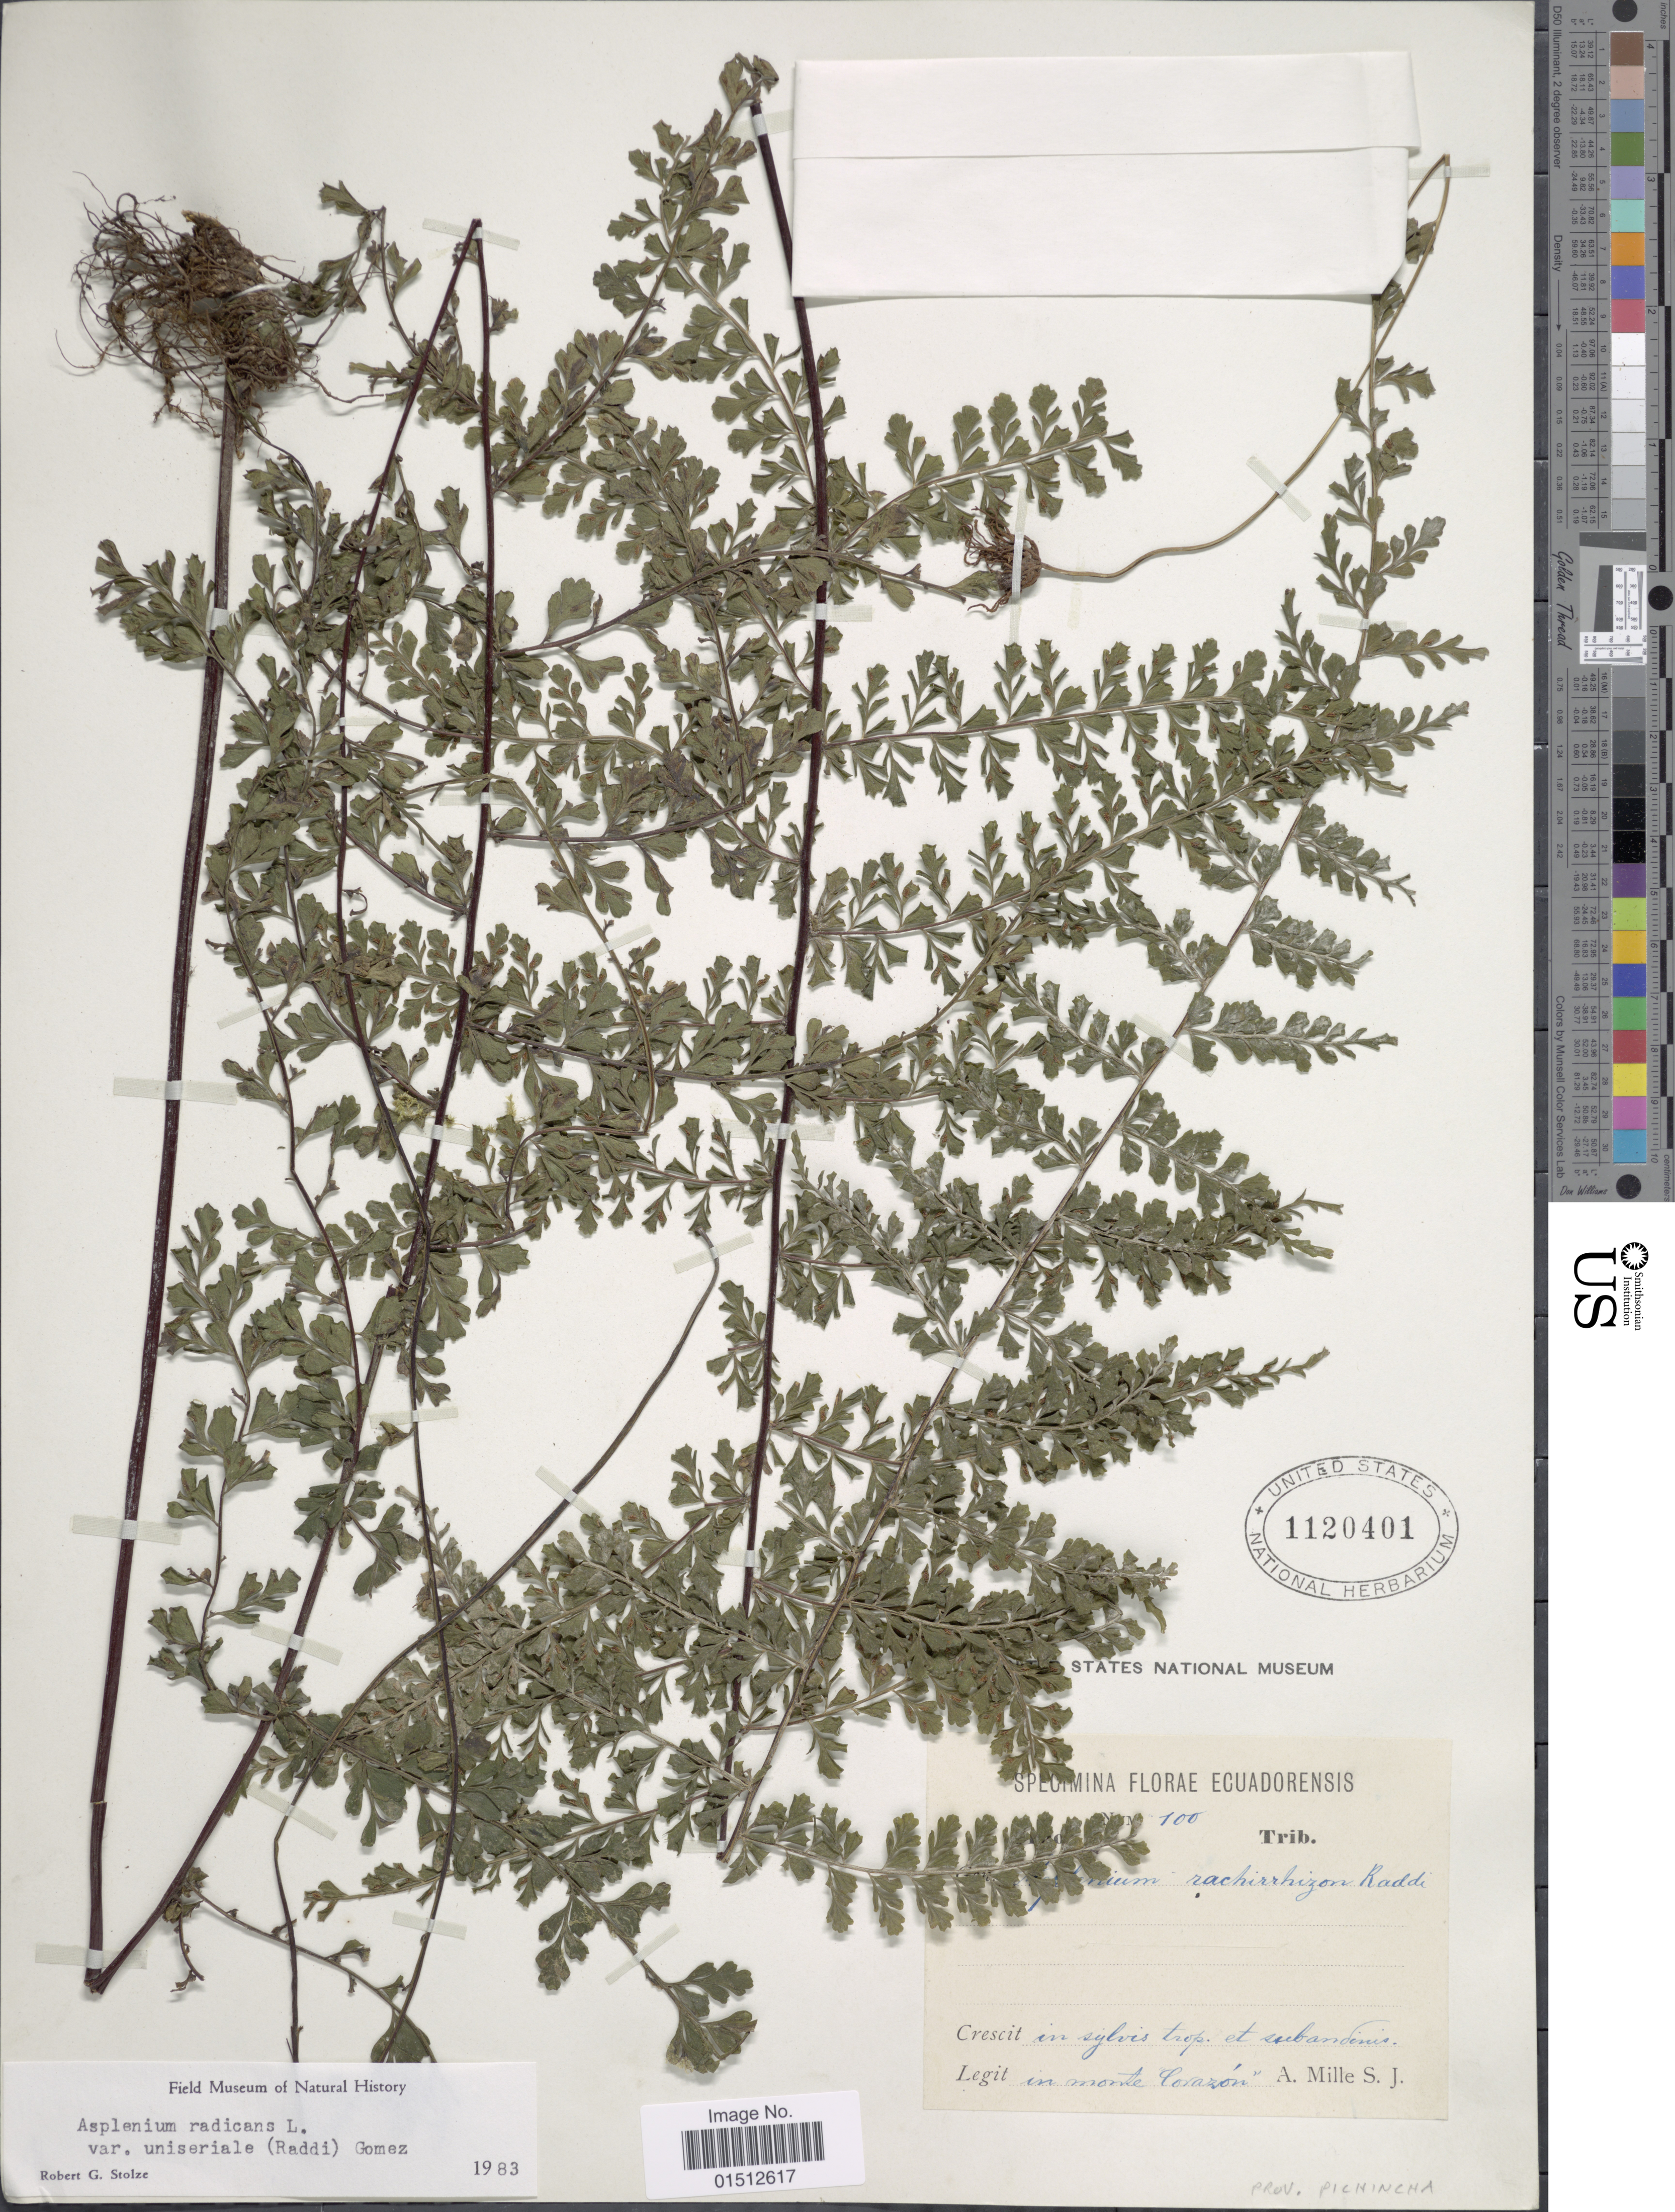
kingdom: Plantae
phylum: Tracheophyta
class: Polypodiopsida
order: Polypodiales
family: Aspleniaceae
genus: Asplenium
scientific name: Asplenium radicans var. tripinnatum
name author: (Hieron.) Proctor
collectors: A. Mille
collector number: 100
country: Ecuador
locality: In sylvis trop. et subandinis, in monte Corazon.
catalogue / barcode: US 1120401